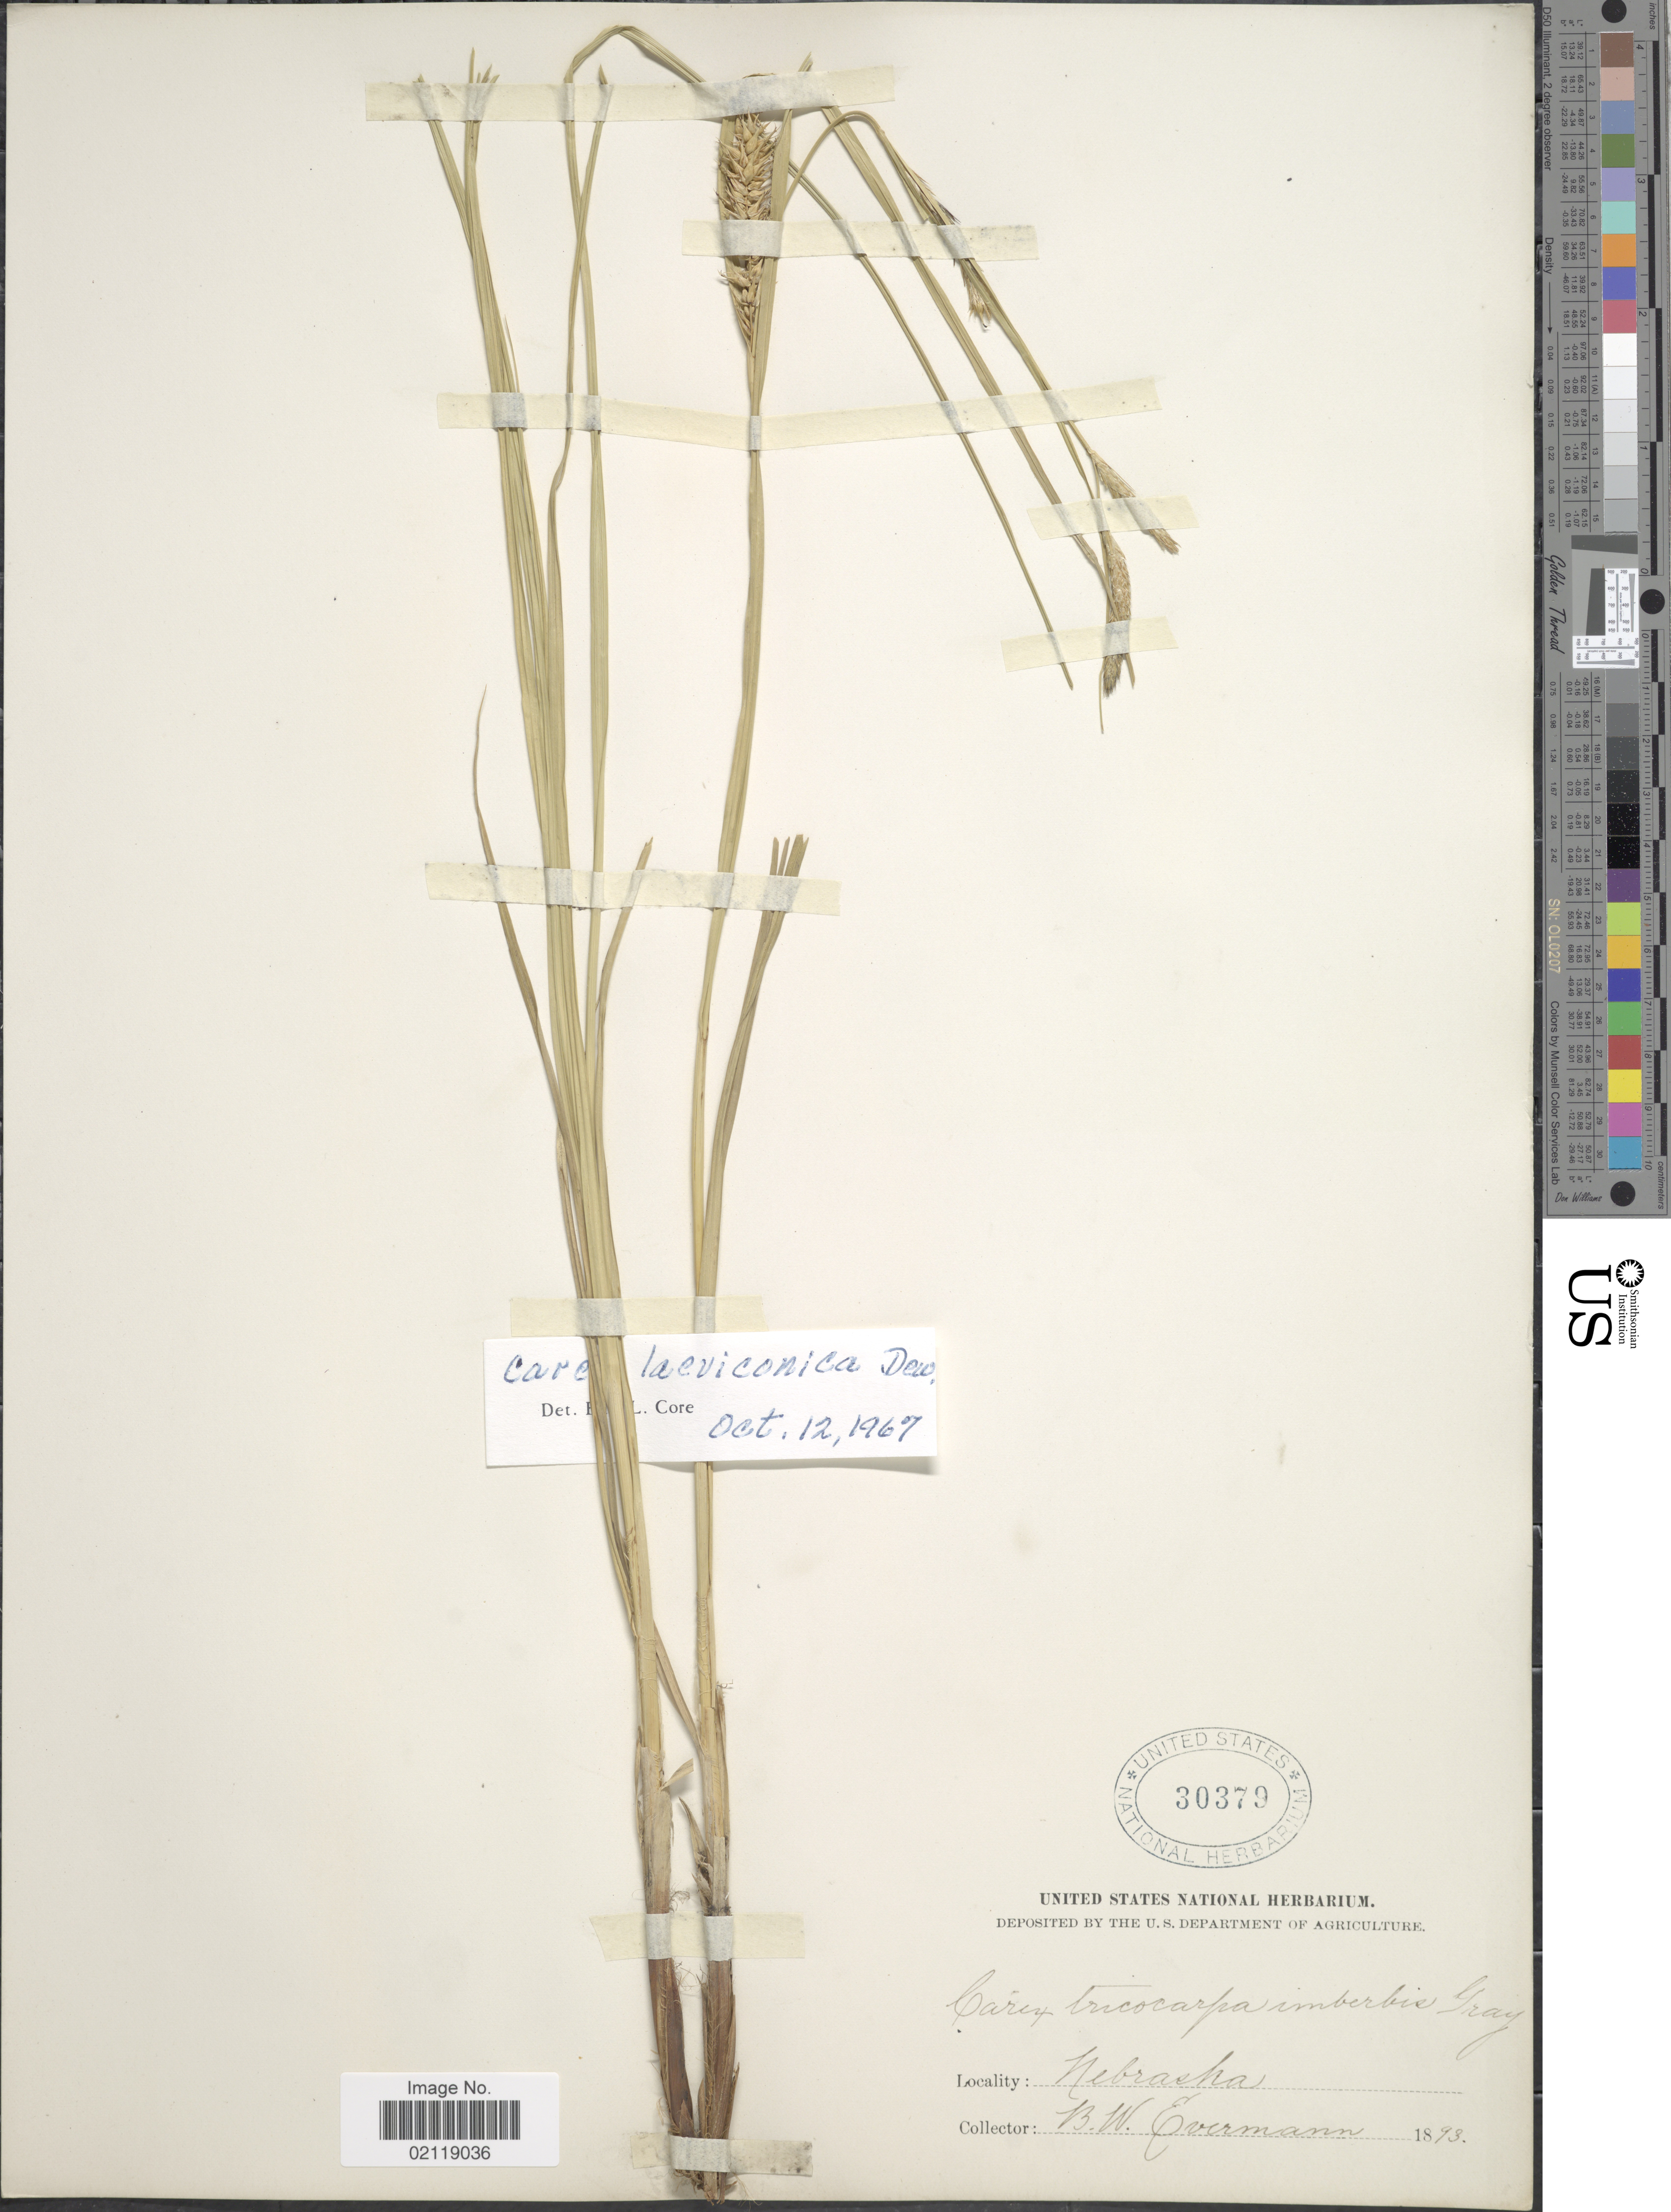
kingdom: Plantae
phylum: Tracheophyta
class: Liliopsida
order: Poales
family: Cyperaceae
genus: Carex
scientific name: Carex laeviconica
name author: Dewey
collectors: B. W. Evermann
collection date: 1893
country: United States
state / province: Nebraska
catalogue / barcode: US 30379